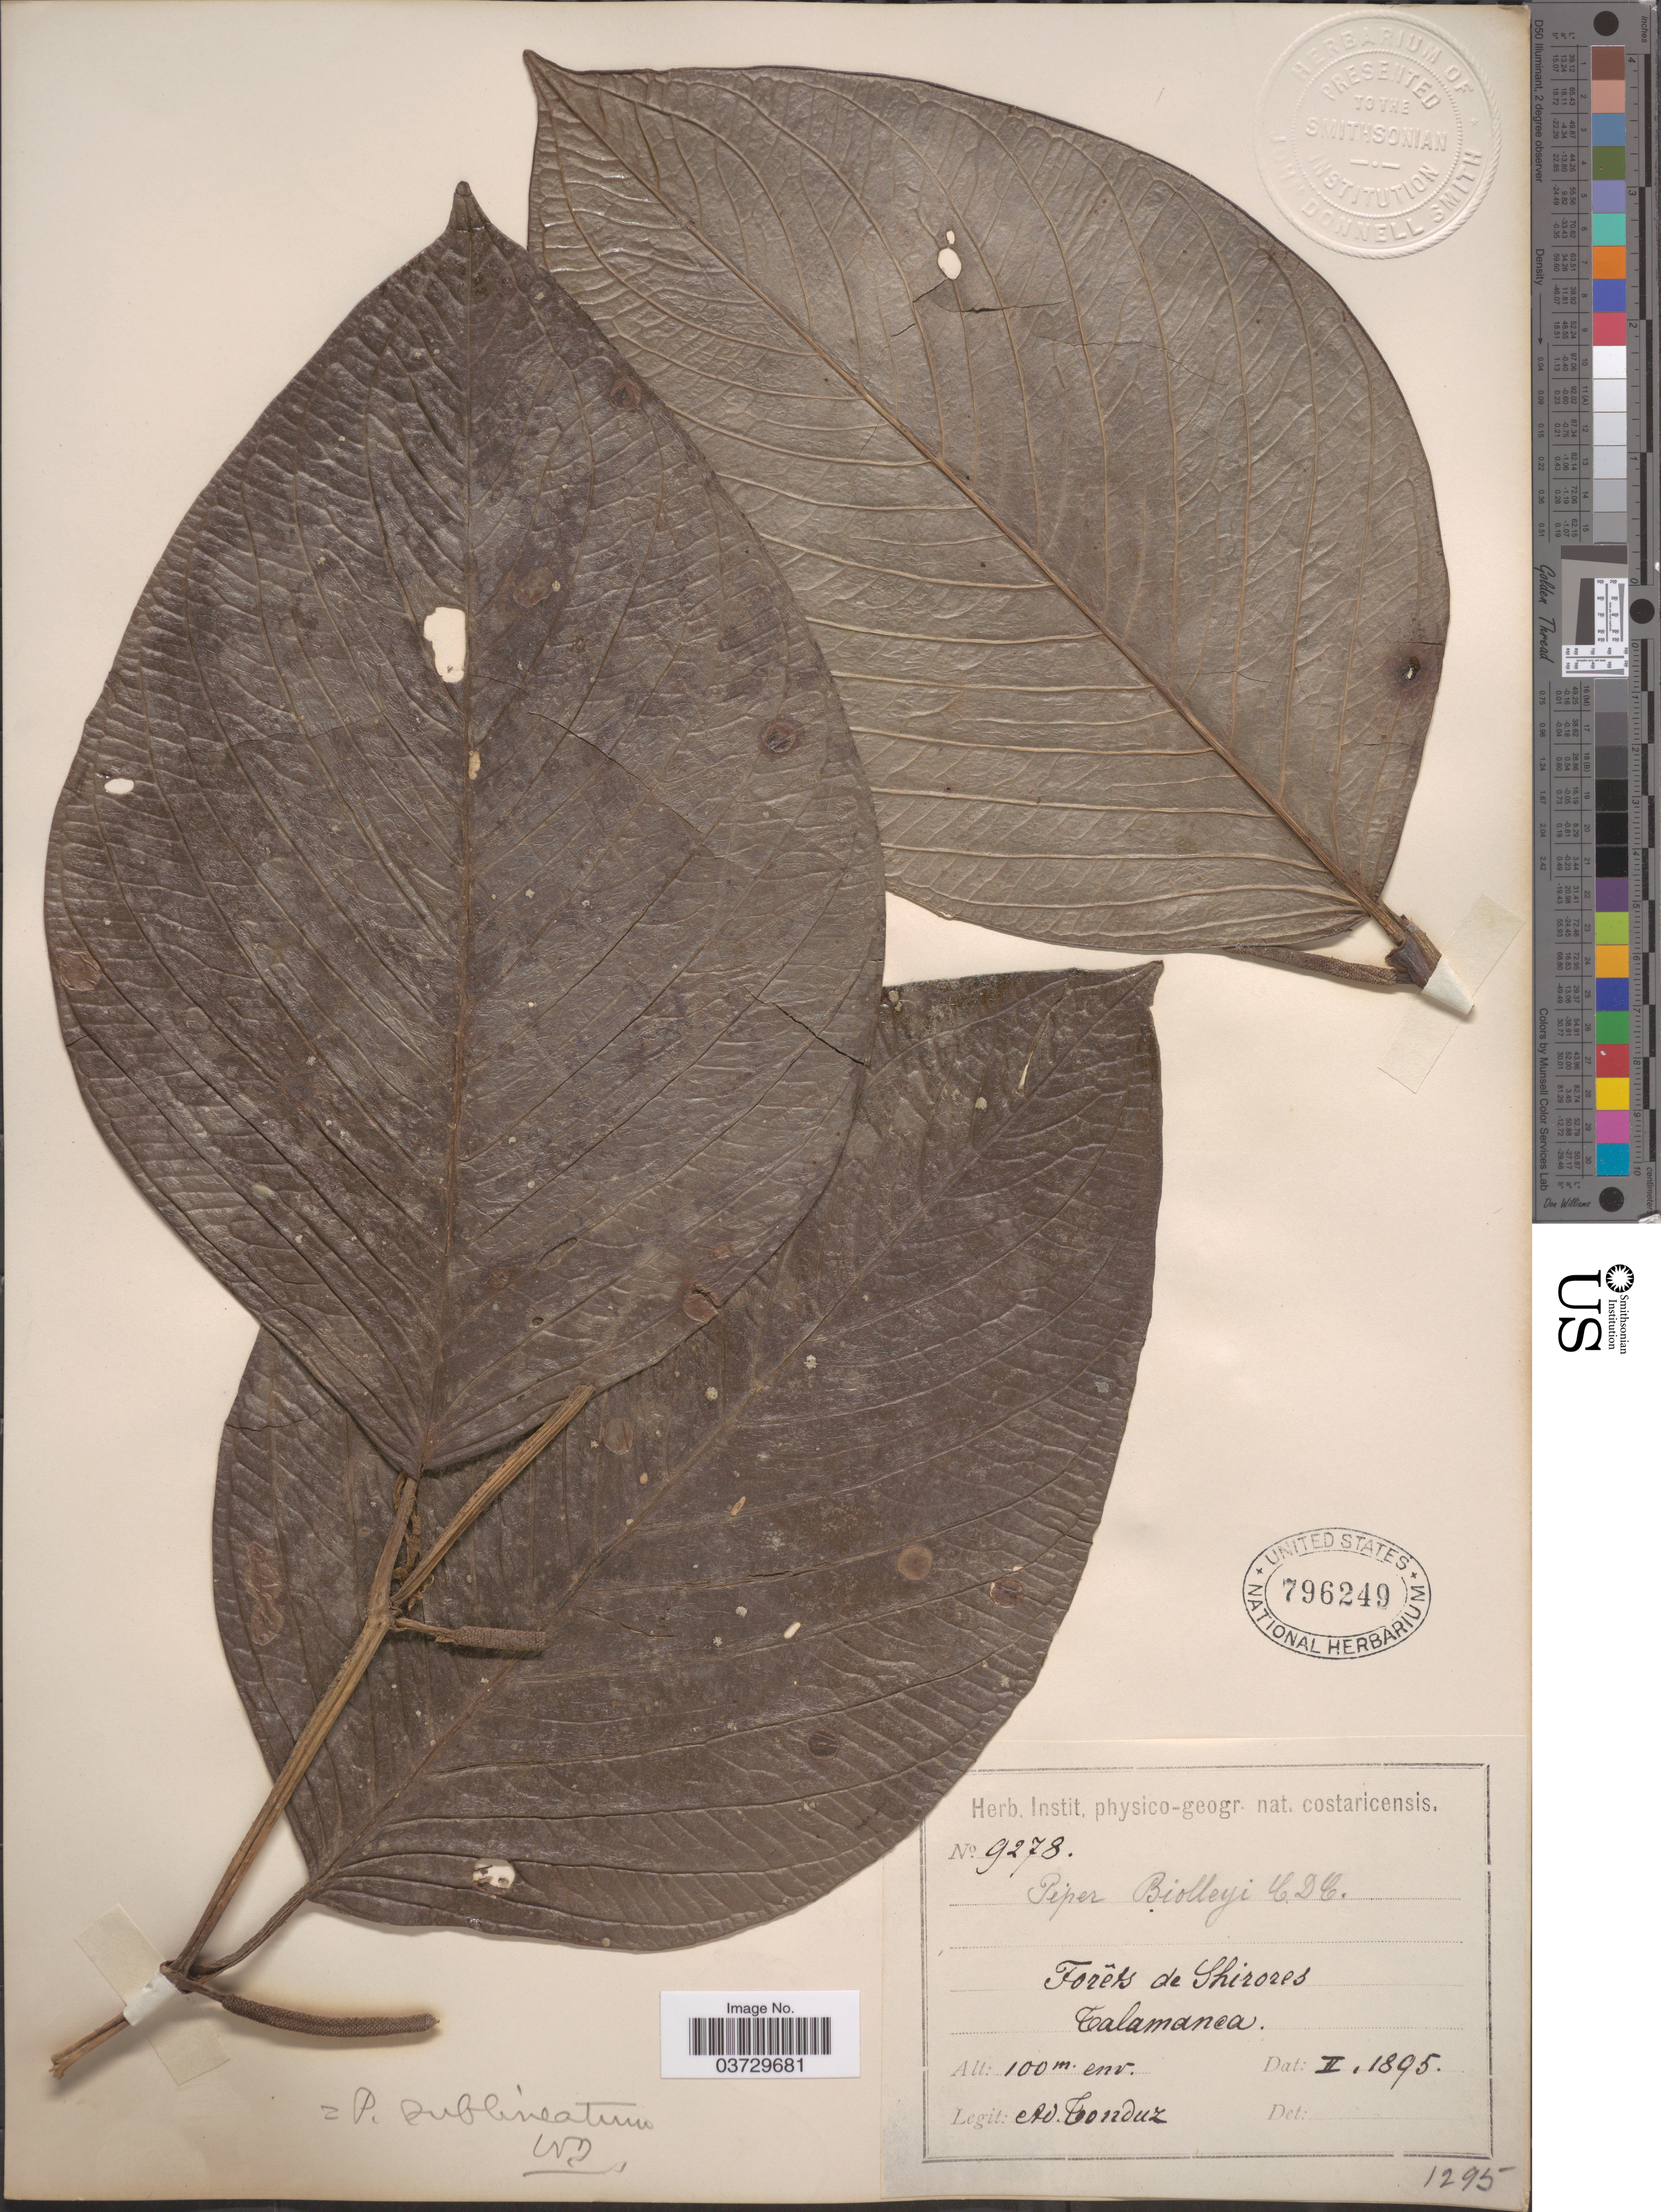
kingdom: Plantae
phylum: Tracheophyta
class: Magnoliopsida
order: Piperales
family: Piperaceae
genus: Piper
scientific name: Piper sublineatum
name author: Kuntze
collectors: A. Tonduz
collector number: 9278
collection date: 1895-02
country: Costa Rica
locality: Forêts de Shirores. Talamanca.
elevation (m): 100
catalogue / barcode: US 796249